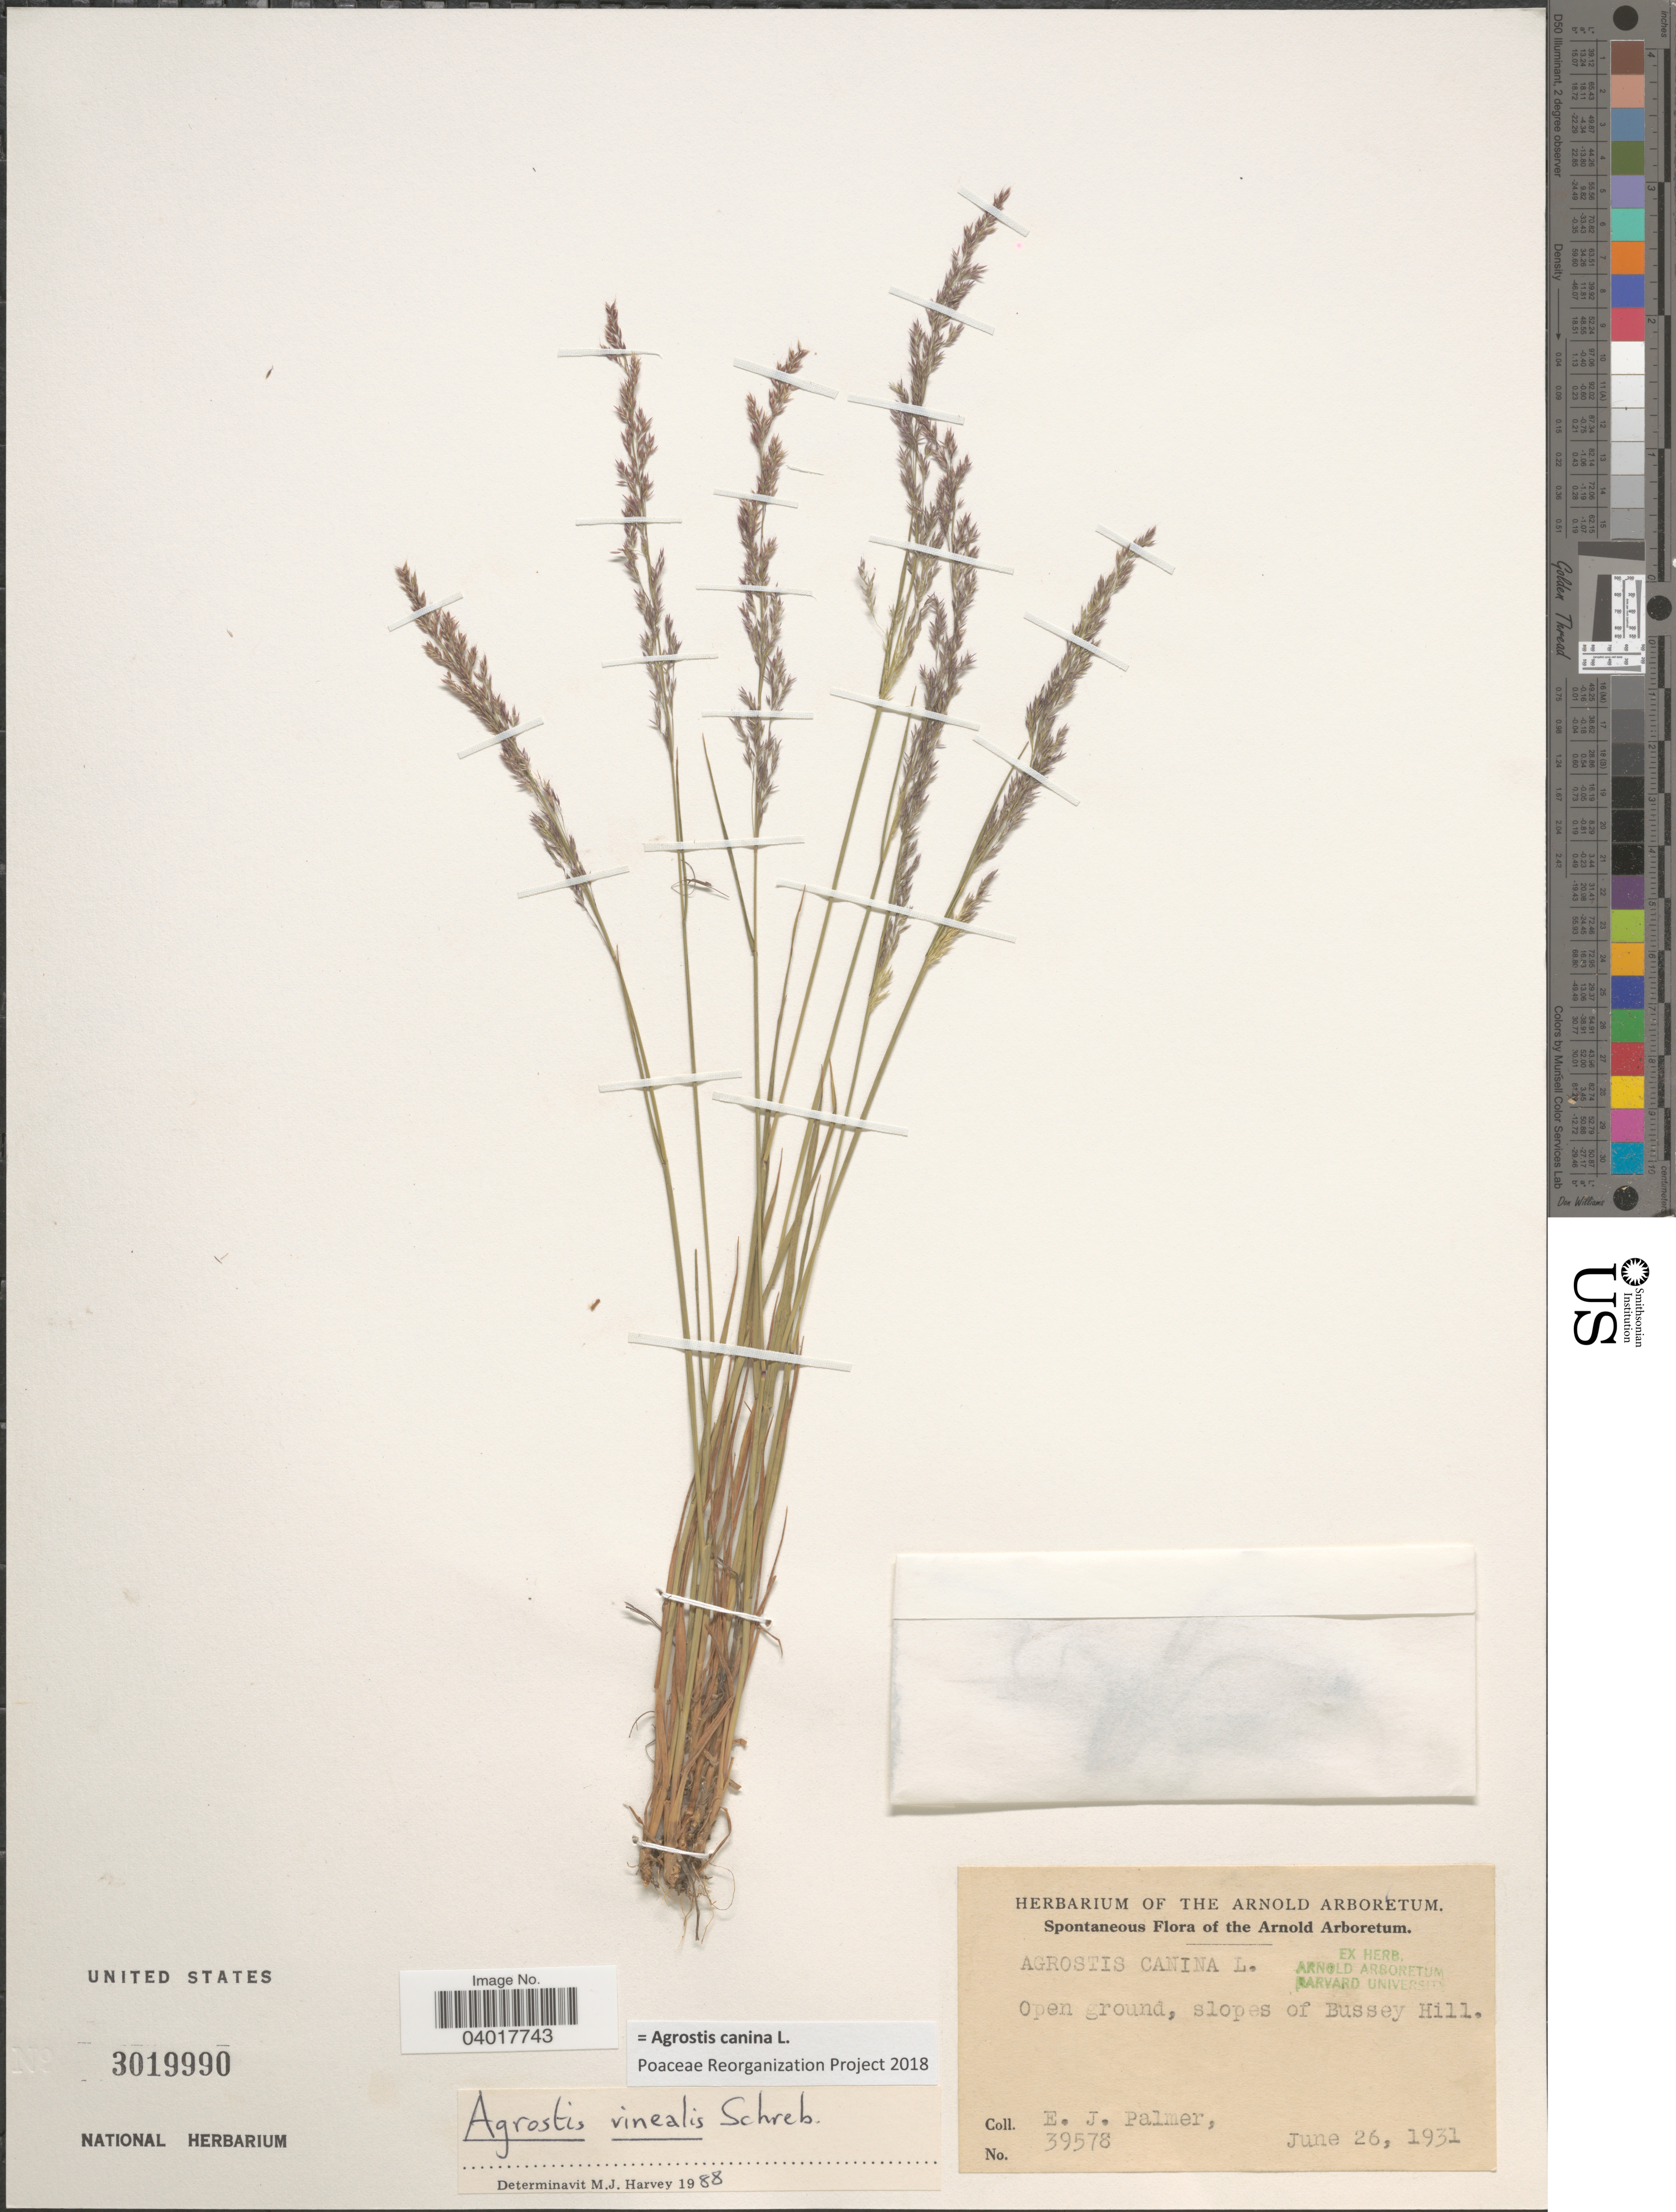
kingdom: Plantae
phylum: Tracheophyta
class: Liliopsida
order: Poales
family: Poaceae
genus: Agrostis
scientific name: Agrostis canina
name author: L.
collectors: E. J. Palmer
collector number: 39578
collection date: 1931-06-26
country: United States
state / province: Massachusetts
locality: Open ground, slopes of Bussey Hill.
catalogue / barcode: US 3019990